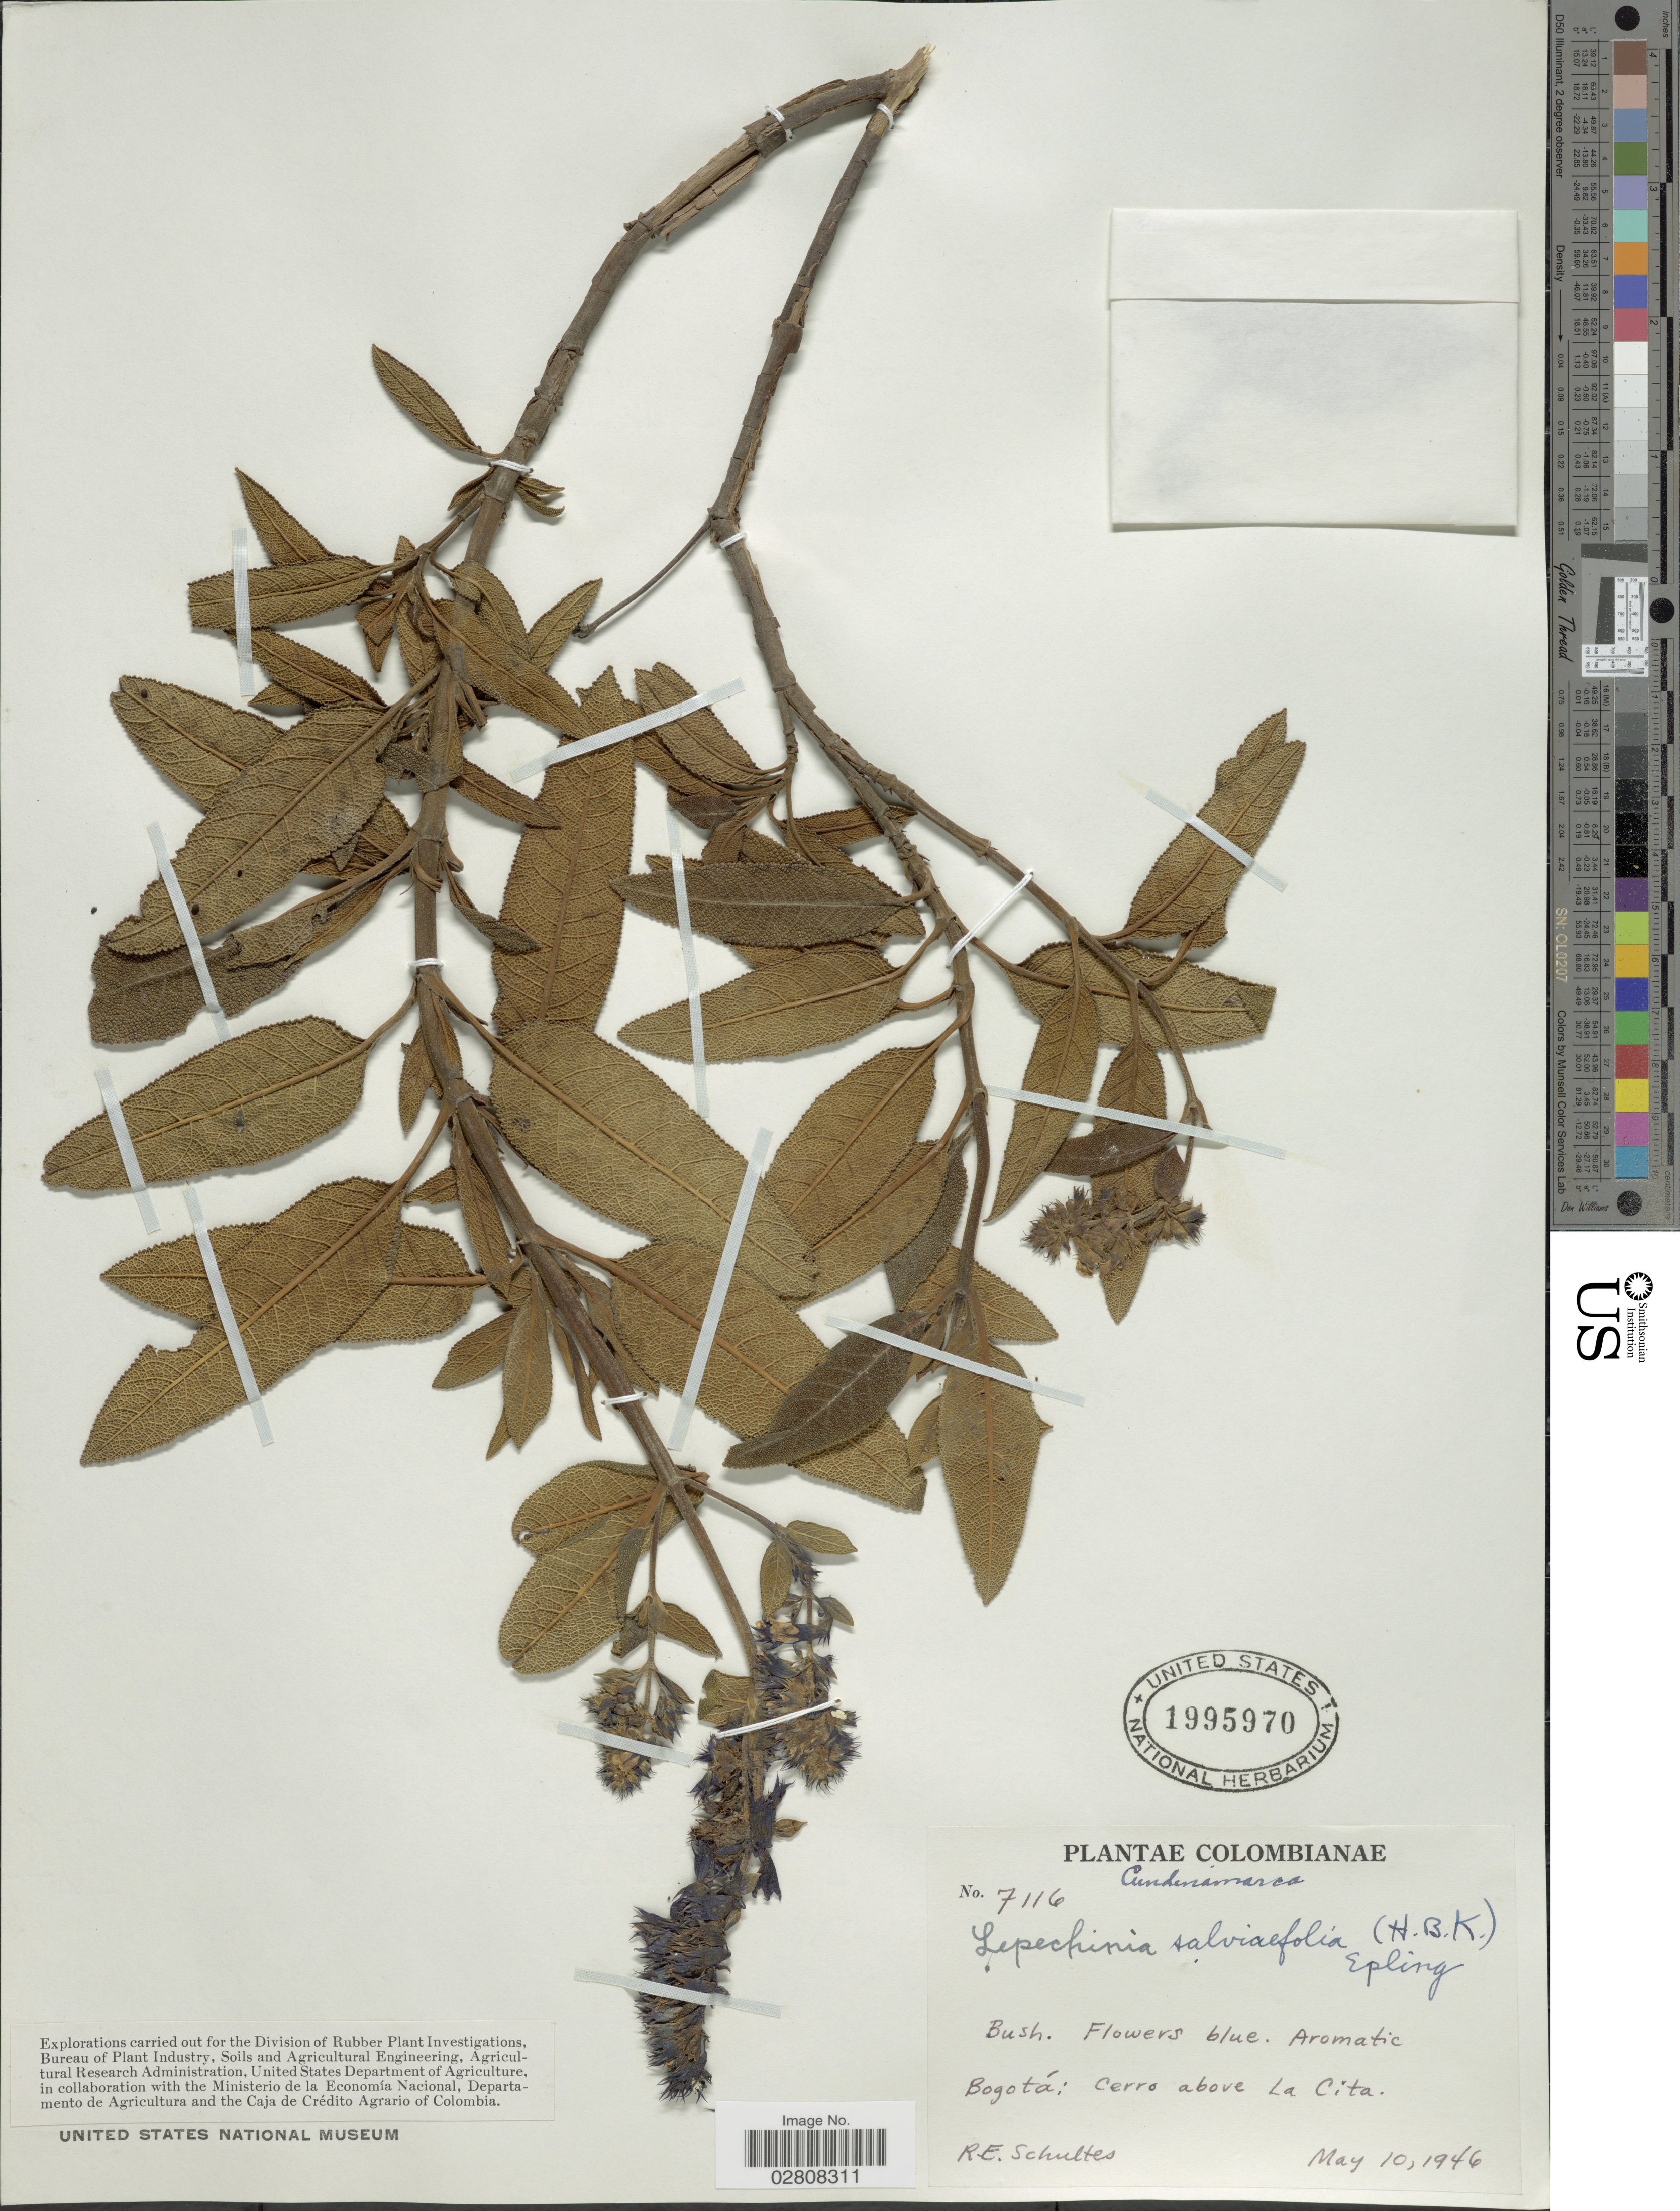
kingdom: Plantae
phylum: Tracheophyta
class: Magnoliopsida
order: Lamiales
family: Lamiaceae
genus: Lepechinia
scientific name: Lepechinia salviifolia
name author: (Kunth) Epling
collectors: R. E. Schultes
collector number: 7116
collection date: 1946-05-10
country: Colombia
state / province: Cundinamarca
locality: Bogotá: Cerro above La Cita.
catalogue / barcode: US 1995970